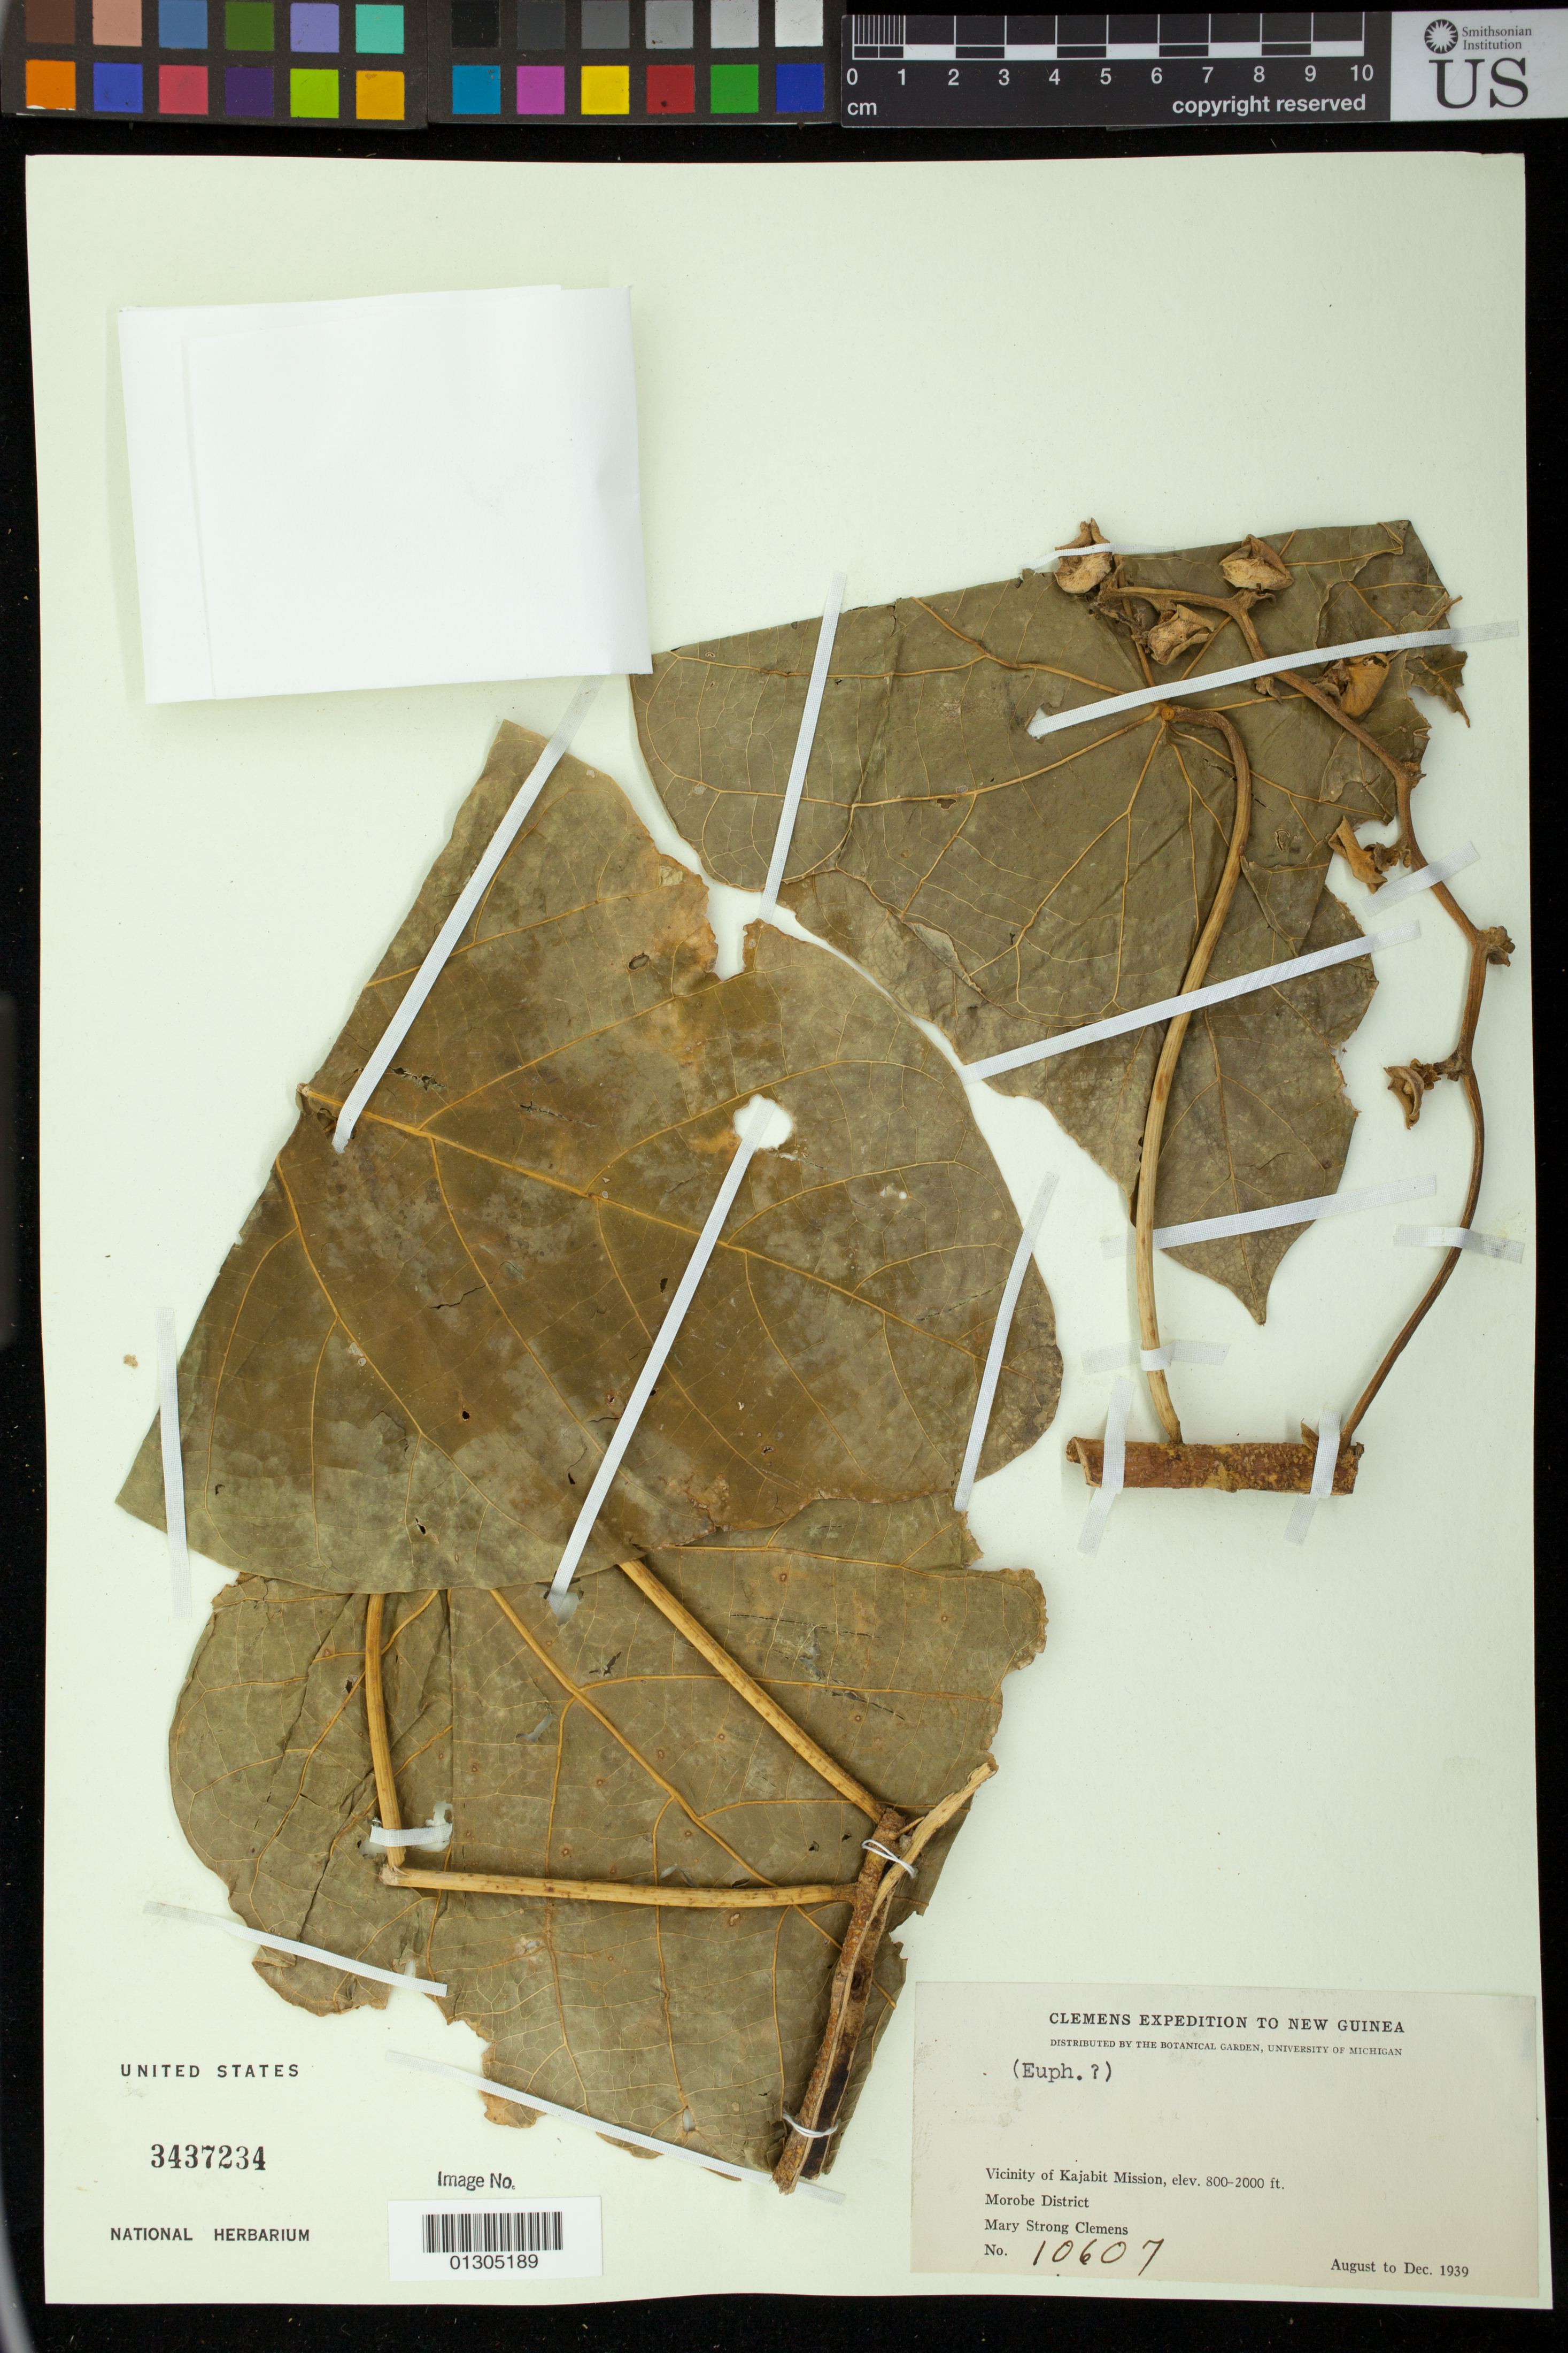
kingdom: Plantae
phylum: Tracheophyta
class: Magnoliopsida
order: Malpighiales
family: Euphorbiaceae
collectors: M. S. Clemens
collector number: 10607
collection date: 1939-08/1939-12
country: Papua New Guinea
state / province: Morobe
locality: Vicinity of Kajabit Mission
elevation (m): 244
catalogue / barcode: US 3437234